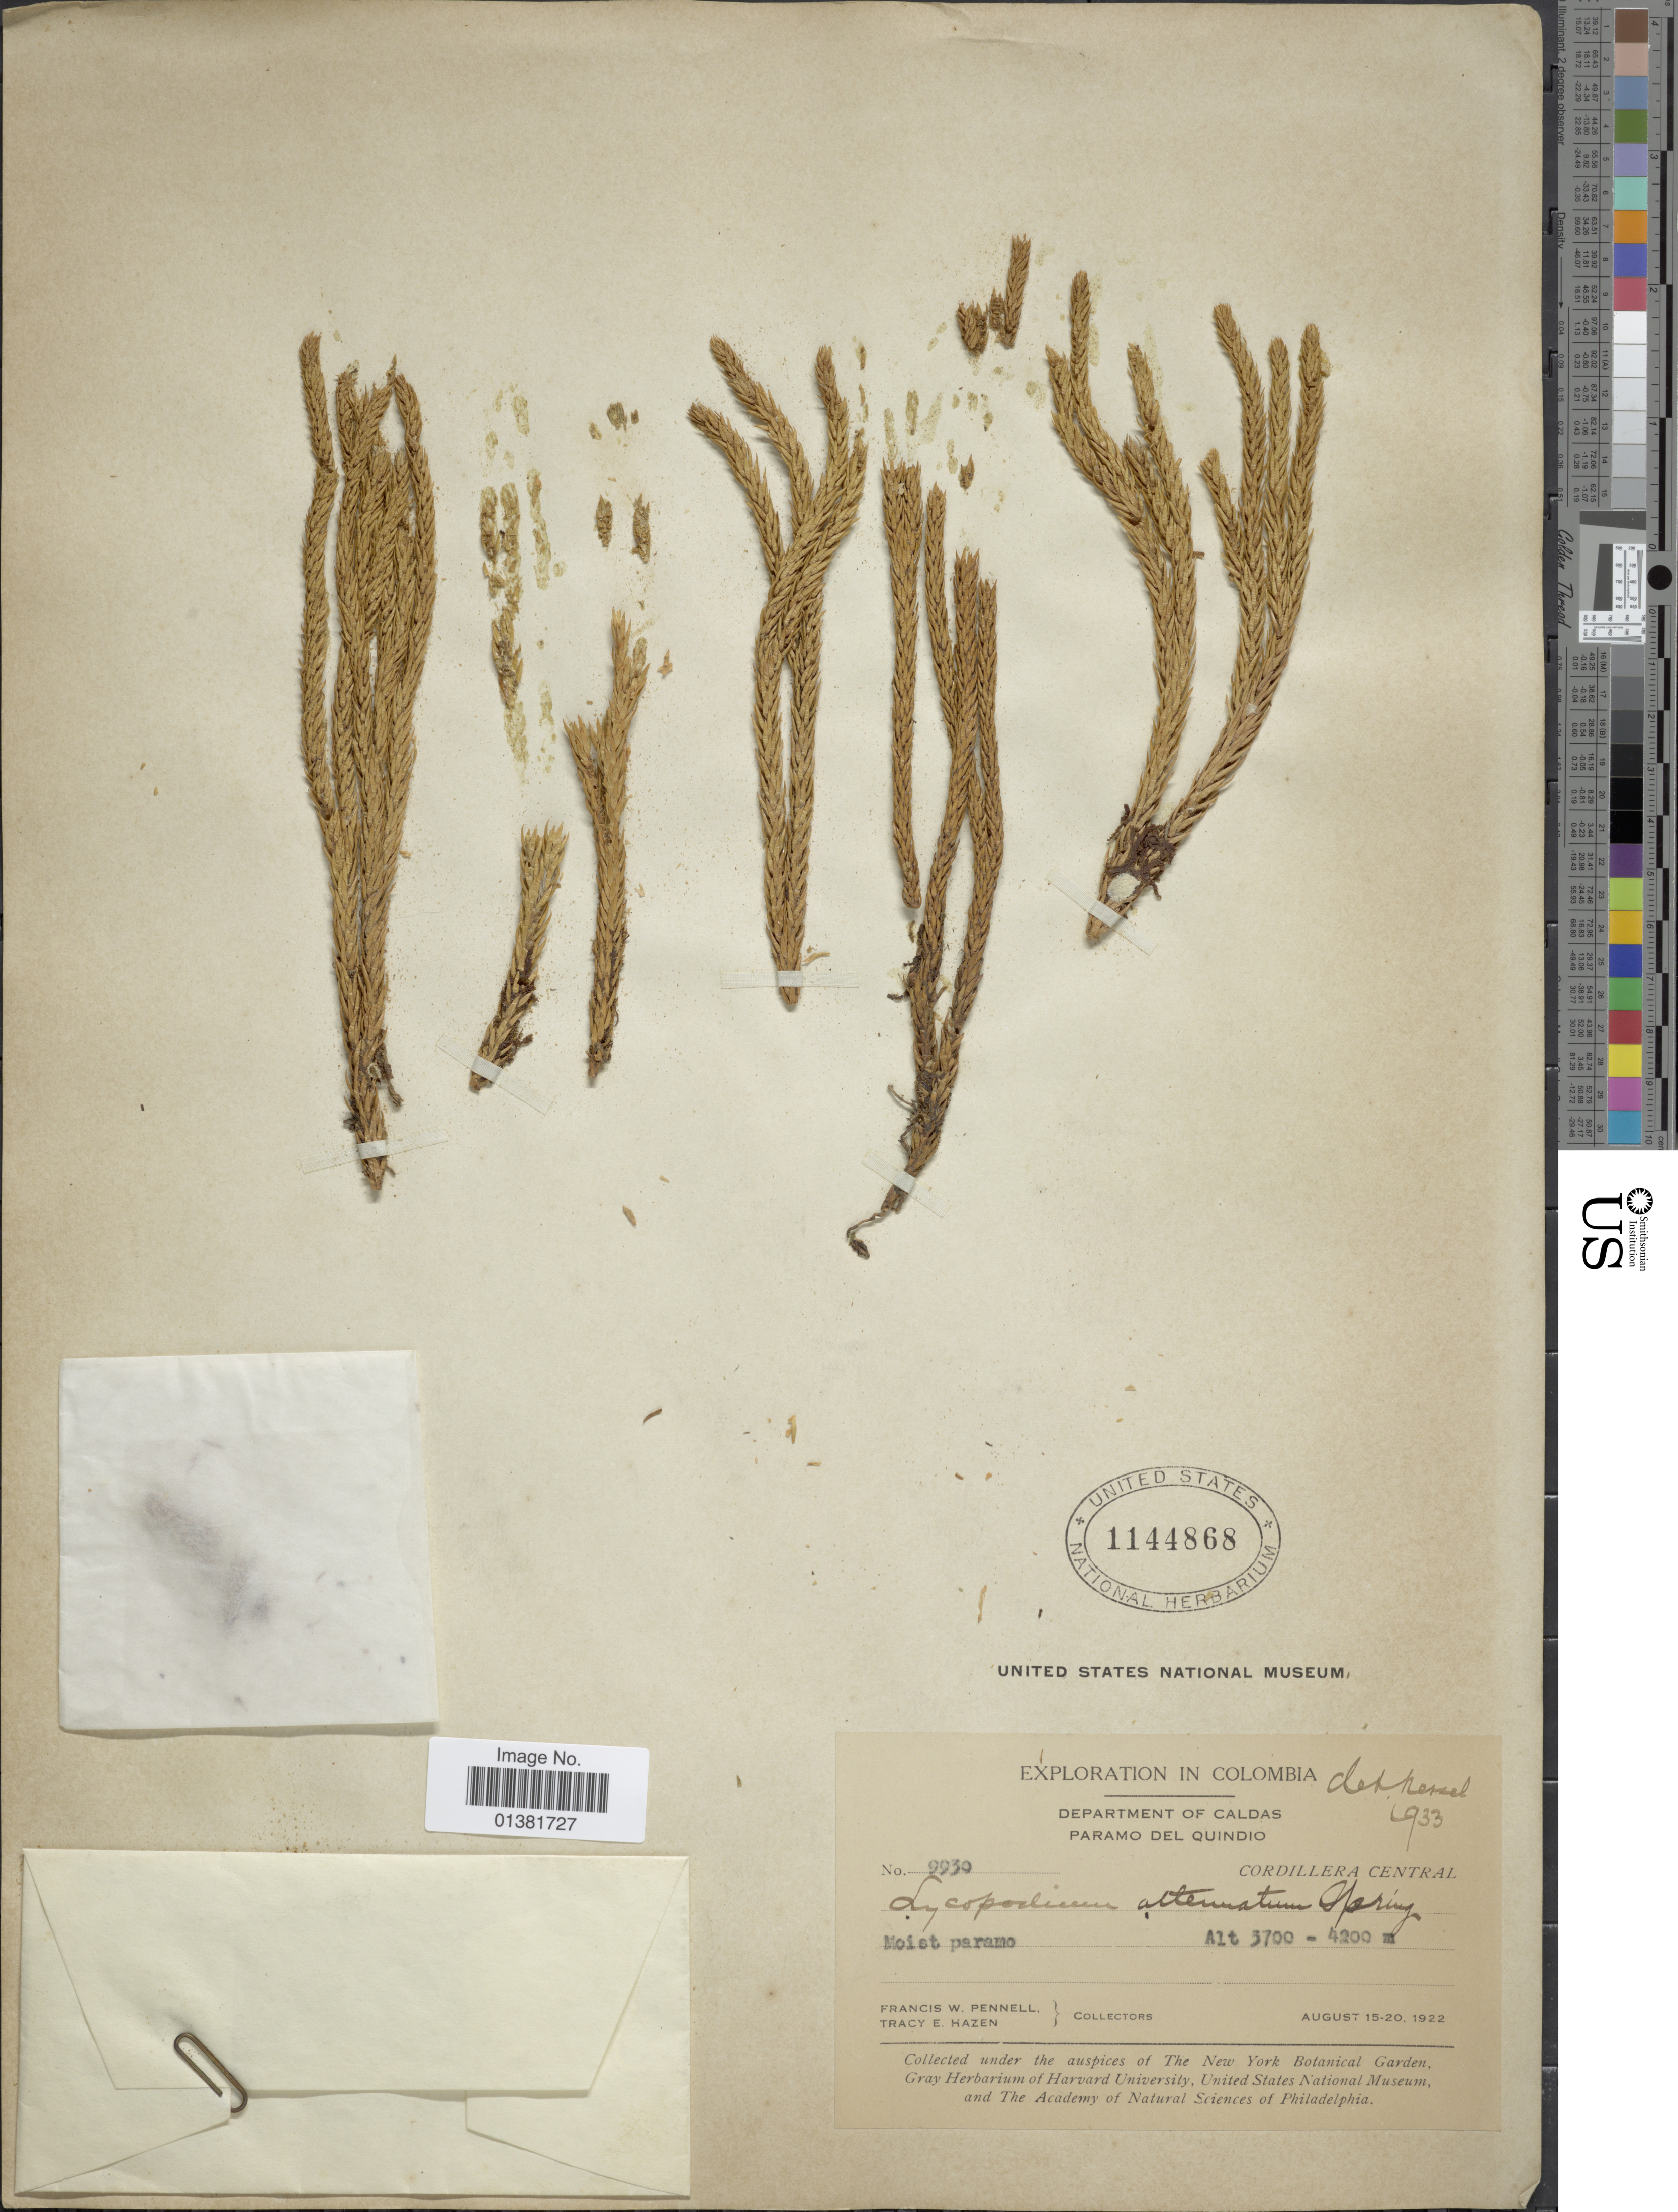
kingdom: Plantae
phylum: Tracheophyta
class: Lycopodiopsida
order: Lycopodiales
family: Lycopodiaceae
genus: Phlegmariurus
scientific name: Phlegmariurus attenuatus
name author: (Spring) B. Øllg.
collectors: F. W. Pennell & T. E. Hazen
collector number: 9930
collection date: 1922-08-15/1922-08-20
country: Colombia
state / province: Caldas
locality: Paramo del Quindio, Moist paramo, Cordillera Central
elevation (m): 3700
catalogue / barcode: US 1144868